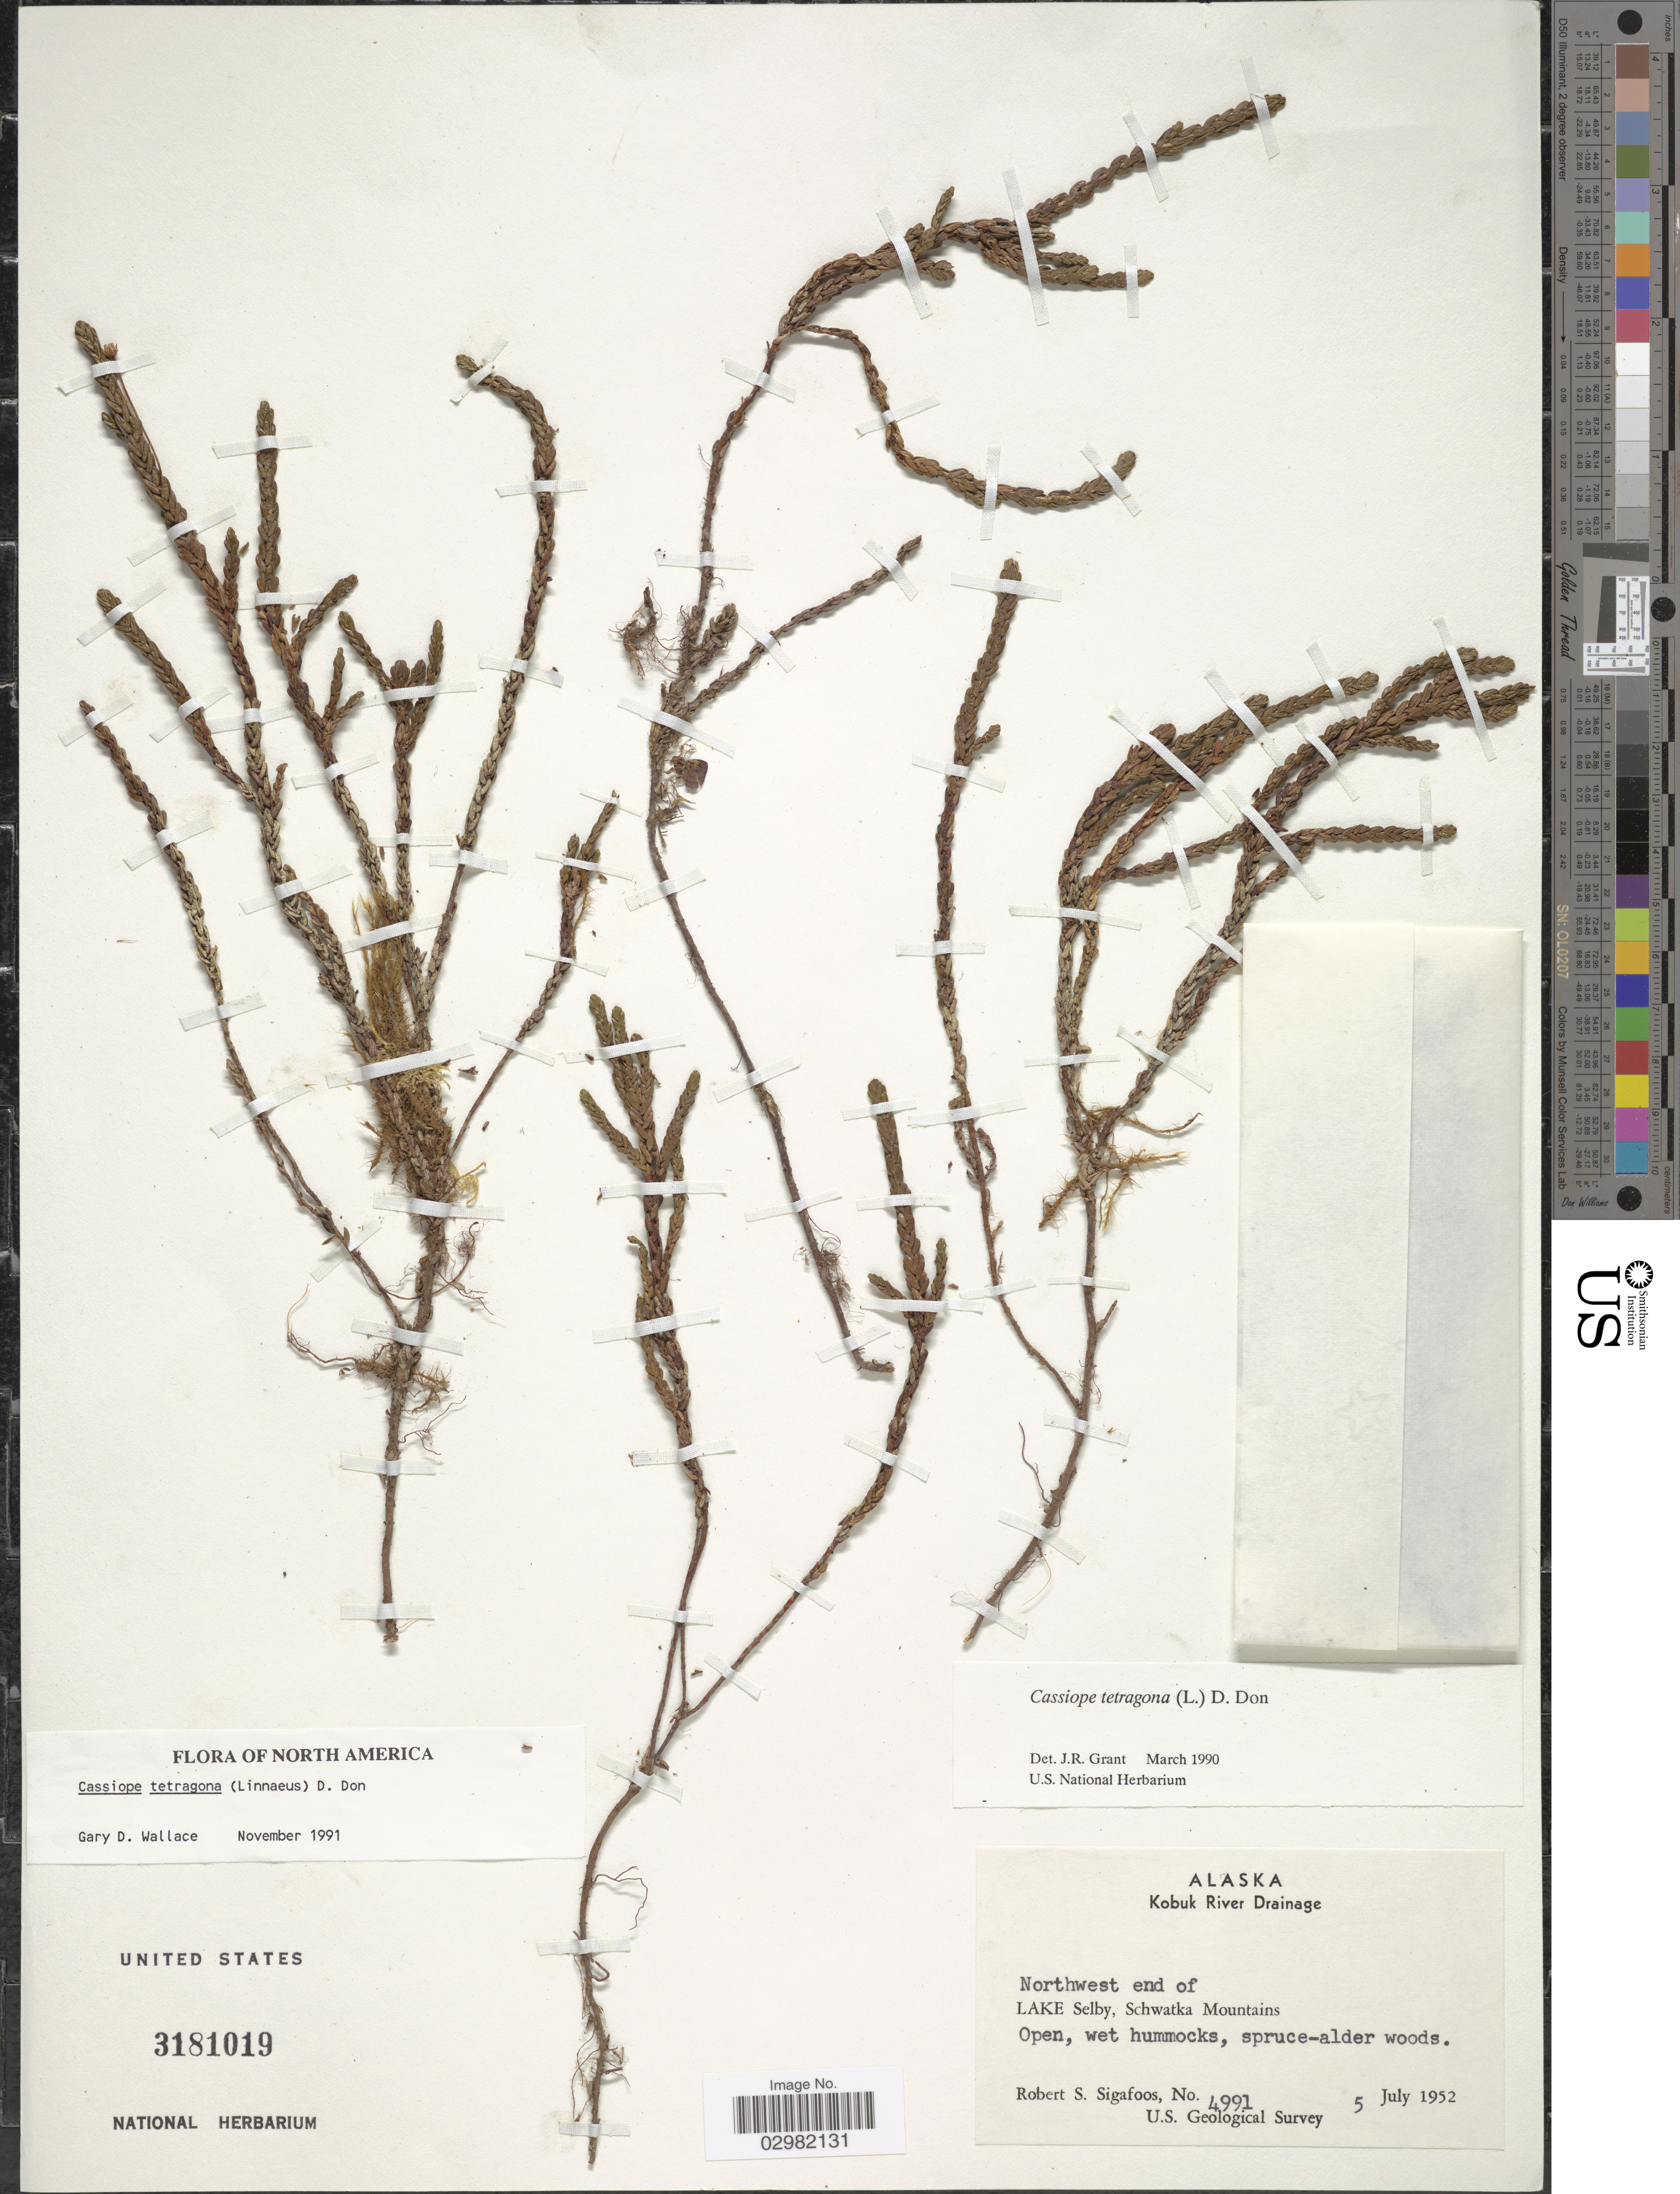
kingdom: Plantae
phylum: Tracheophyta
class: Magnoliopsida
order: Ericales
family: Ericaceae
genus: Cassiope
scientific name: Cassiope tetragona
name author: (L.) D. Don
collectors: R. Sigafoos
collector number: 4991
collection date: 1952-07-05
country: United States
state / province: Alaska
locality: Kobuk River Drainage. Northwest end of Lake Selby, Schwatka Mountains.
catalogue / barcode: US 3181019